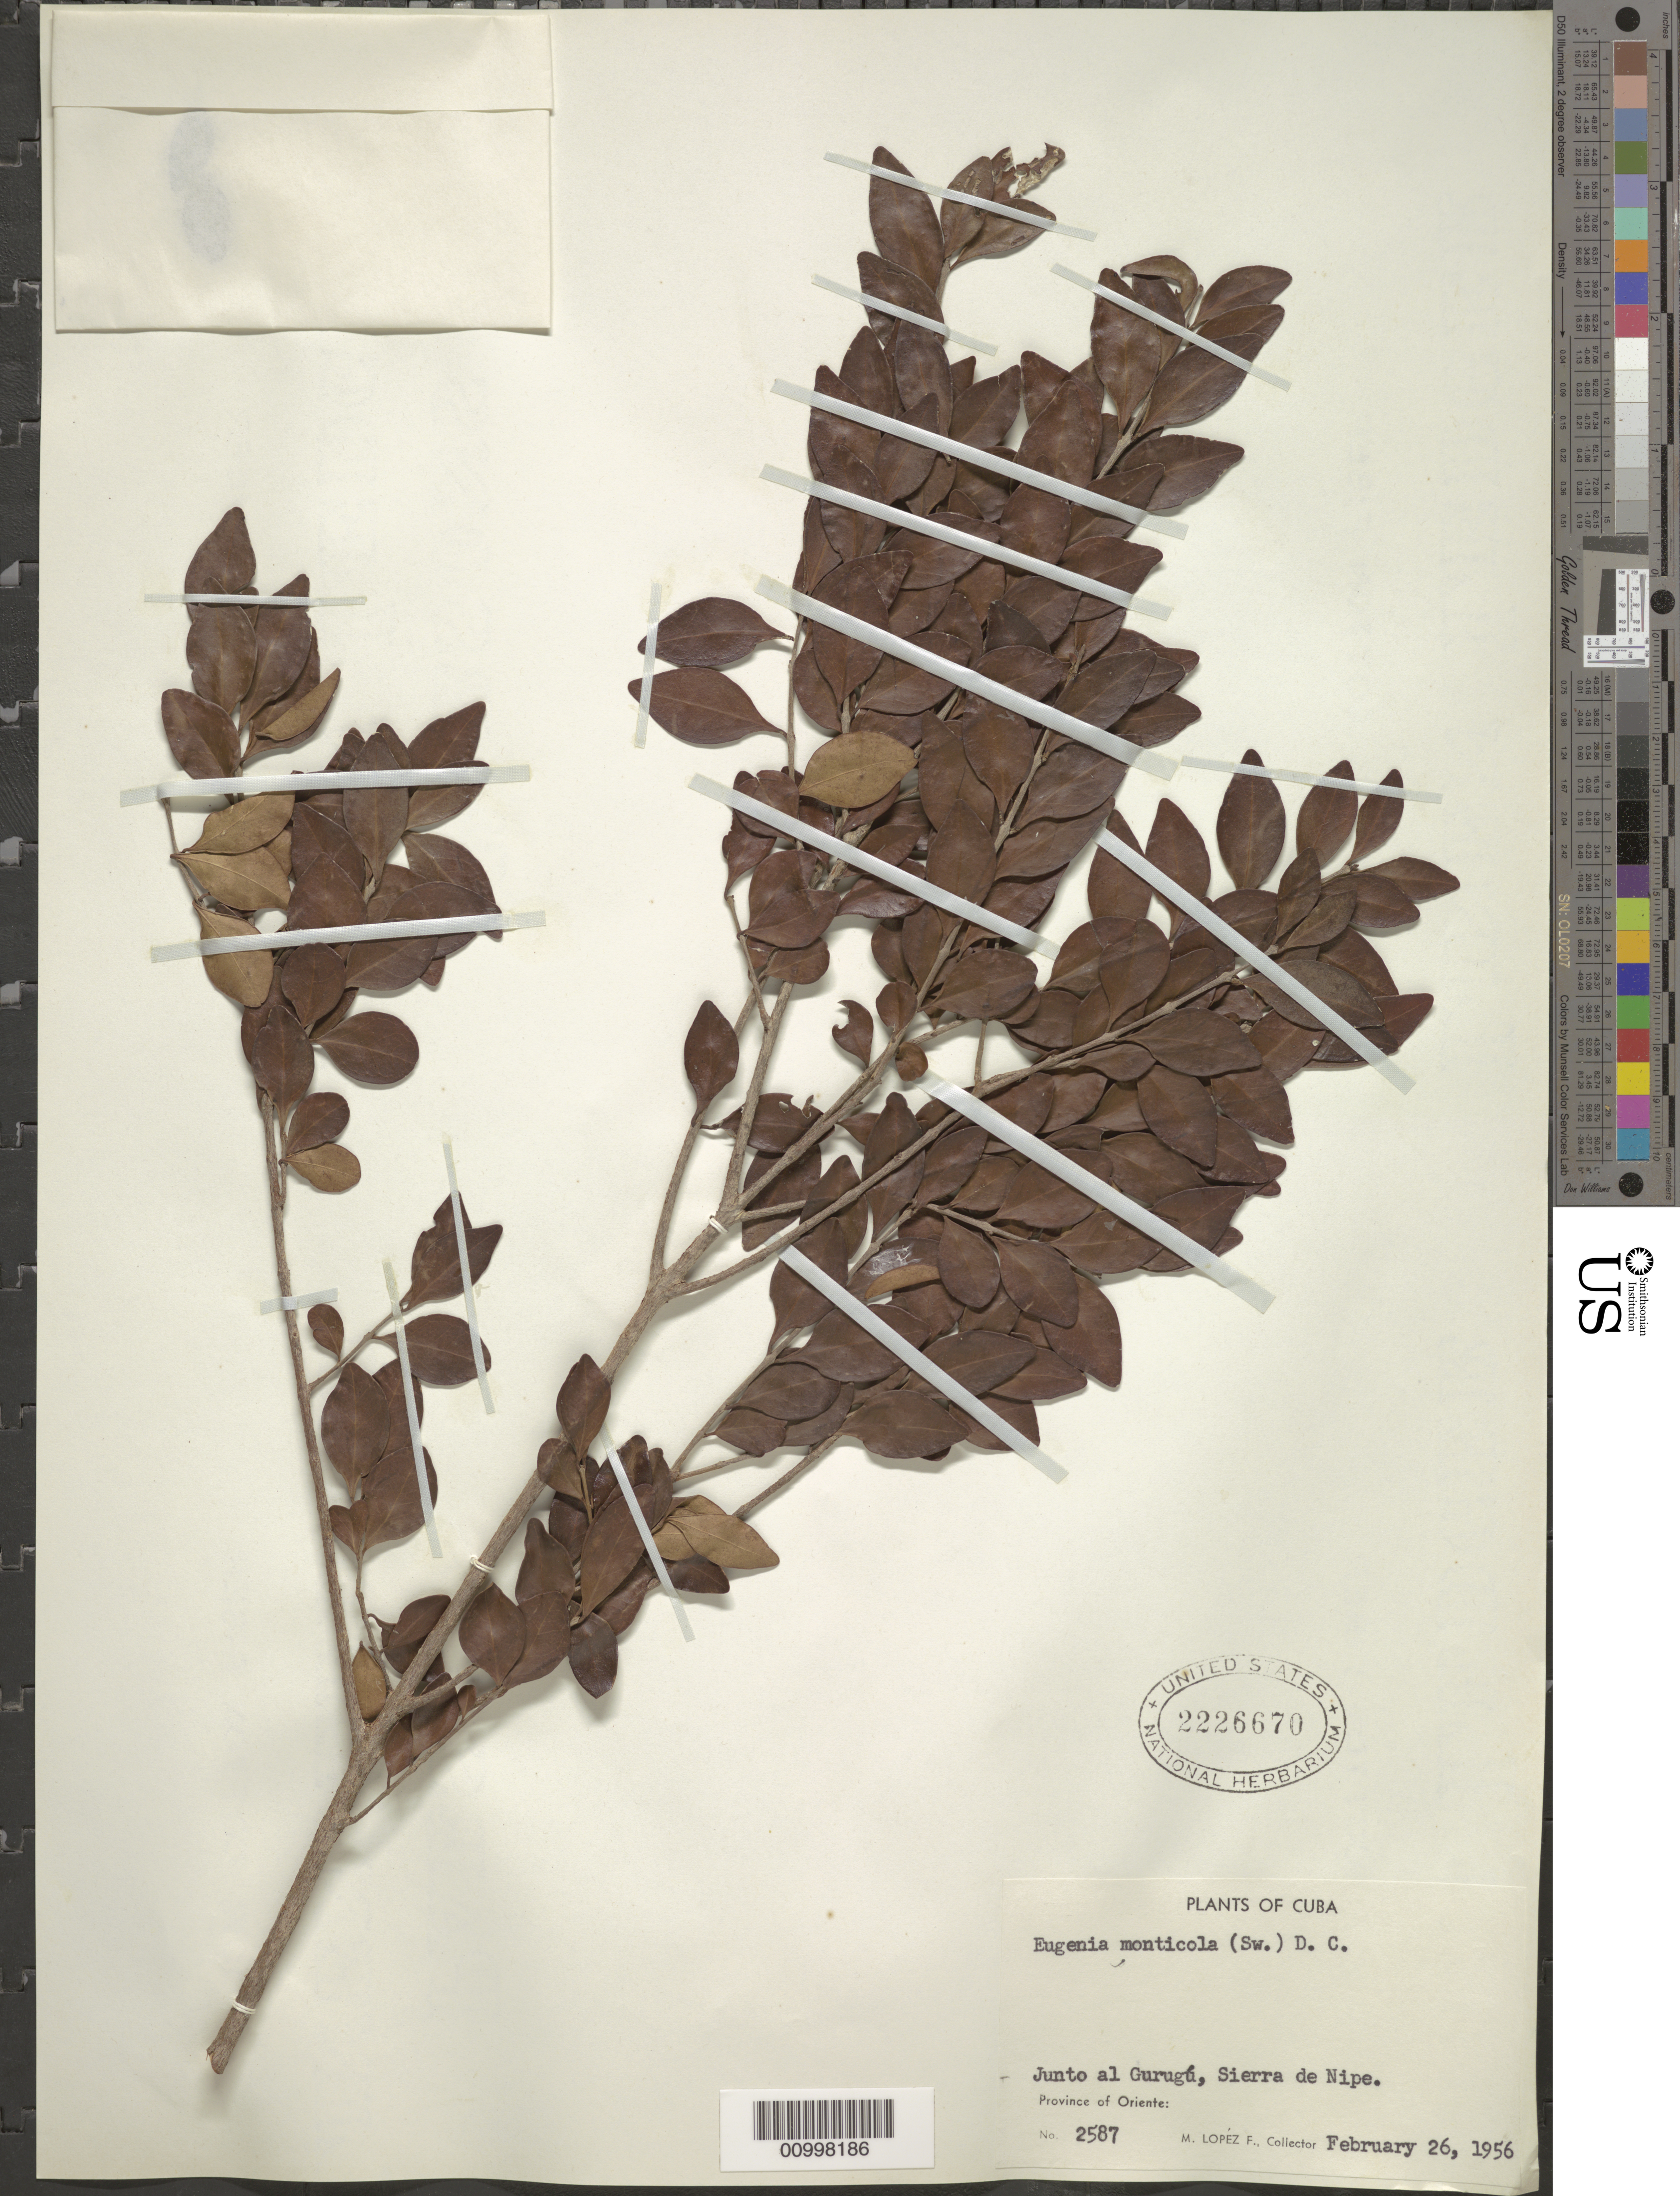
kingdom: Plantae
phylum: Tracheophyta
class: Magnoliopsida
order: Myrtales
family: Myrtaceae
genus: Eugenia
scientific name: Eugenia monticola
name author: (Sw.) DC.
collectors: M. López Figueiras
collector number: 2587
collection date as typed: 26 Feb 1956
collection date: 1956-02-26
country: Cuba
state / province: Holguín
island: Cuba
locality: Junto al Gurugu, Sierra de Nipe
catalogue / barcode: US 2226670